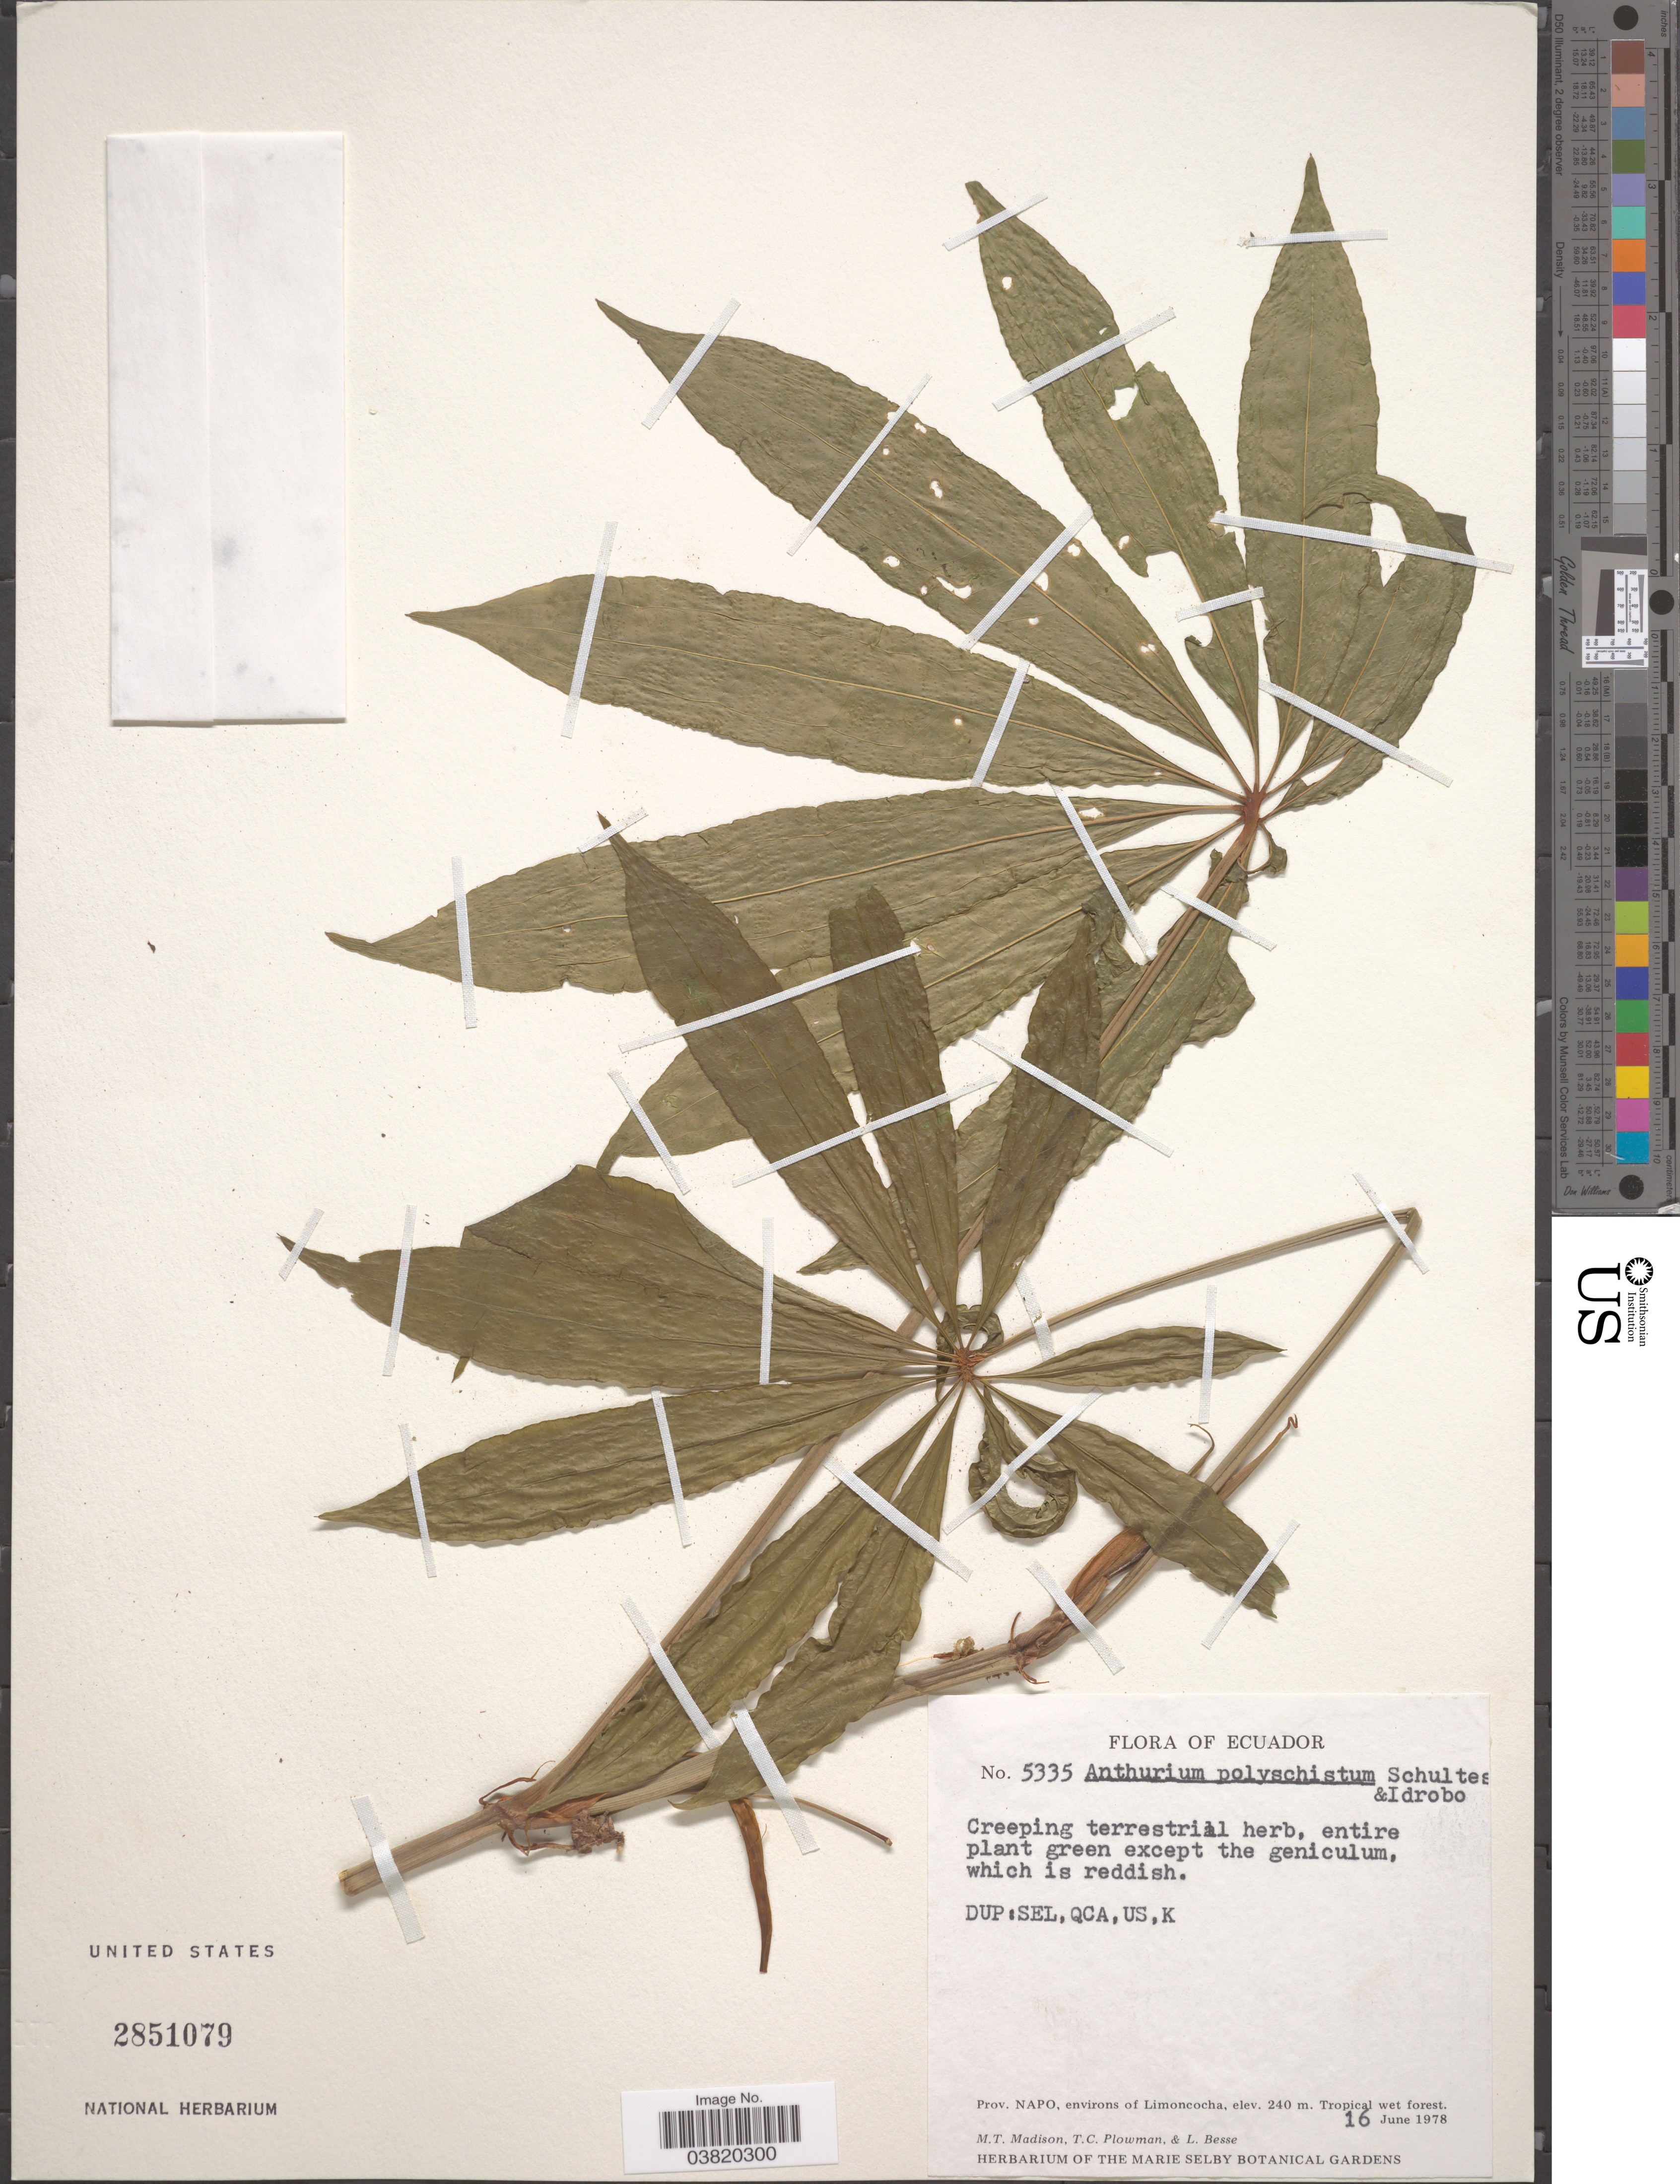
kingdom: Plantae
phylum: Tracheophyta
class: Liliopsida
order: Alismatales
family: Araceae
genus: Anthurium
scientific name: Anthurium polyschistum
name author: R.E. Schult. & Idrobo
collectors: M. T. Madison, T. Plowman & L. Besse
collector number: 5335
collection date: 1978-06-16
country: Ecuador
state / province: Napo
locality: Environs of Limoncocha.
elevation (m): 240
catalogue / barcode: US 2851079